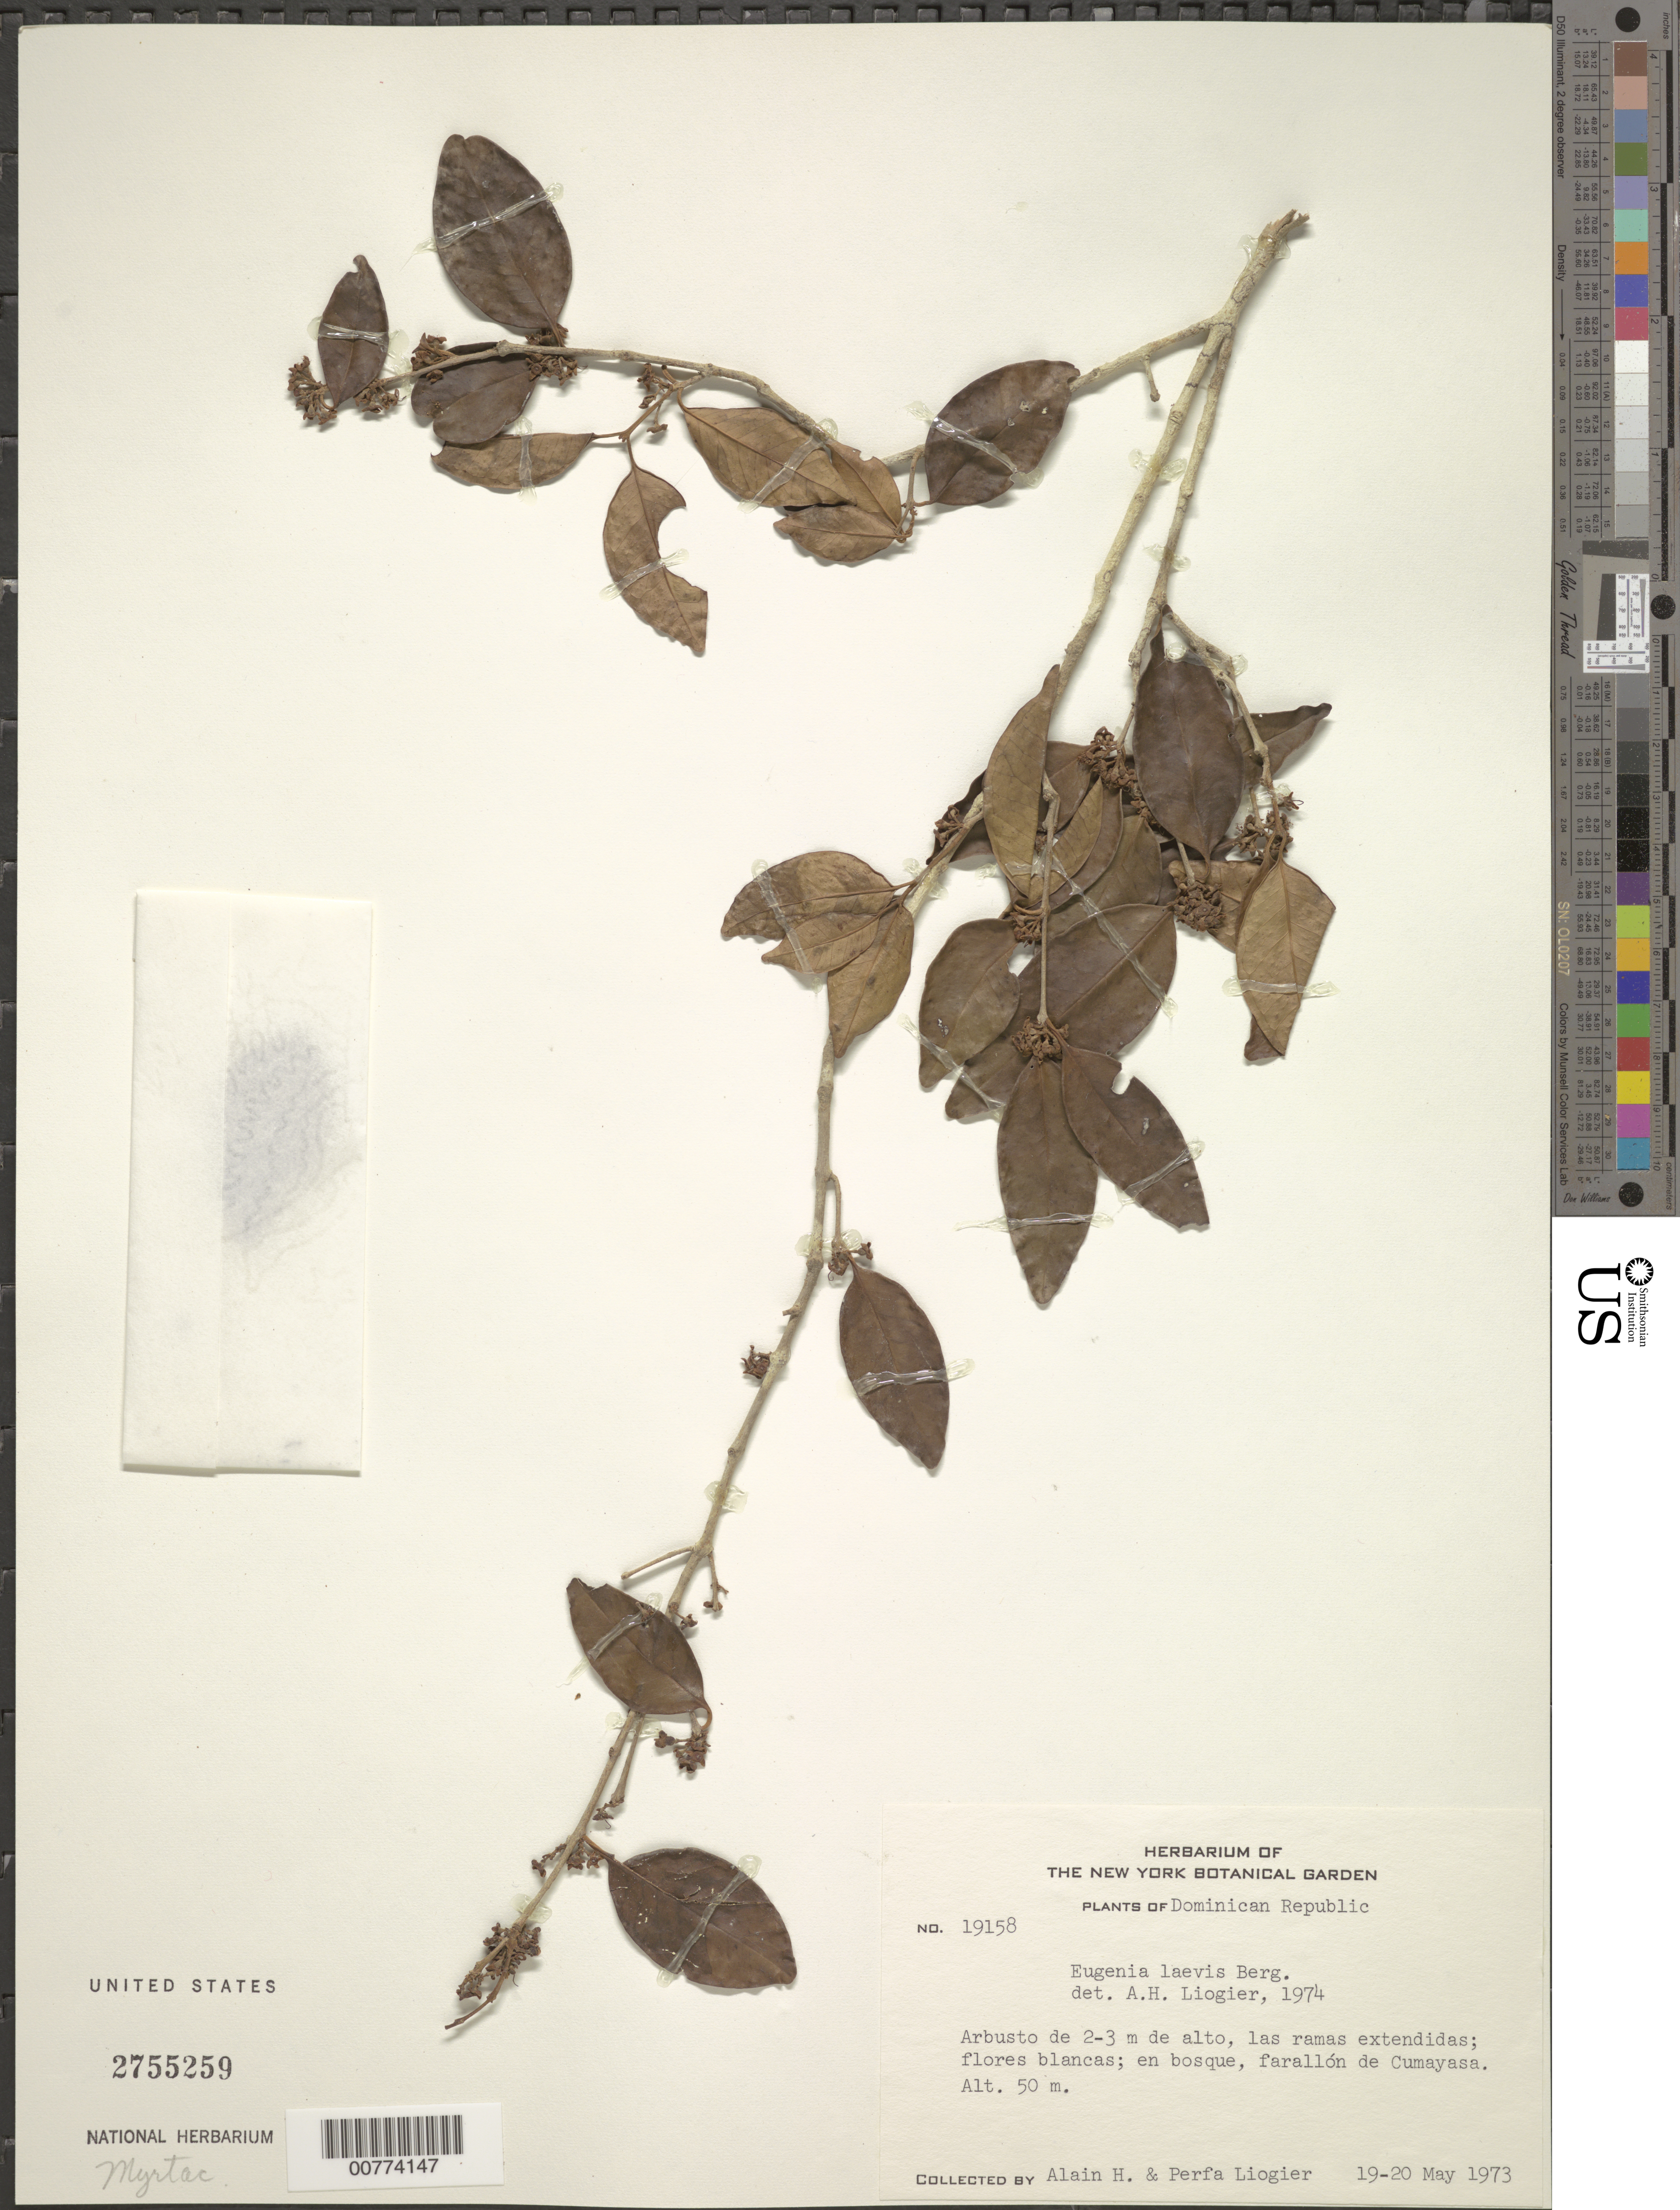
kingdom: Plantae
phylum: Tracheophyta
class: Magnoliopsida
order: Myrtales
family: Myrtaceae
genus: Eugenia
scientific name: Eugenia laevis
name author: O. Berg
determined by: Liogier, Alain H.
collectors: A. H. Liogier & M. P. Liogier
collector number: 19158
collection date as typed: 19 May 1973 to 20 May 1973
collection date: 1973-05-19/1973-05-20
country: Dominican Republic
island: Hispaniola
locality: Farallón de Cumayas.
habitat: In forest.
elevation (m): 50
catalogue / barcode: US 2755259